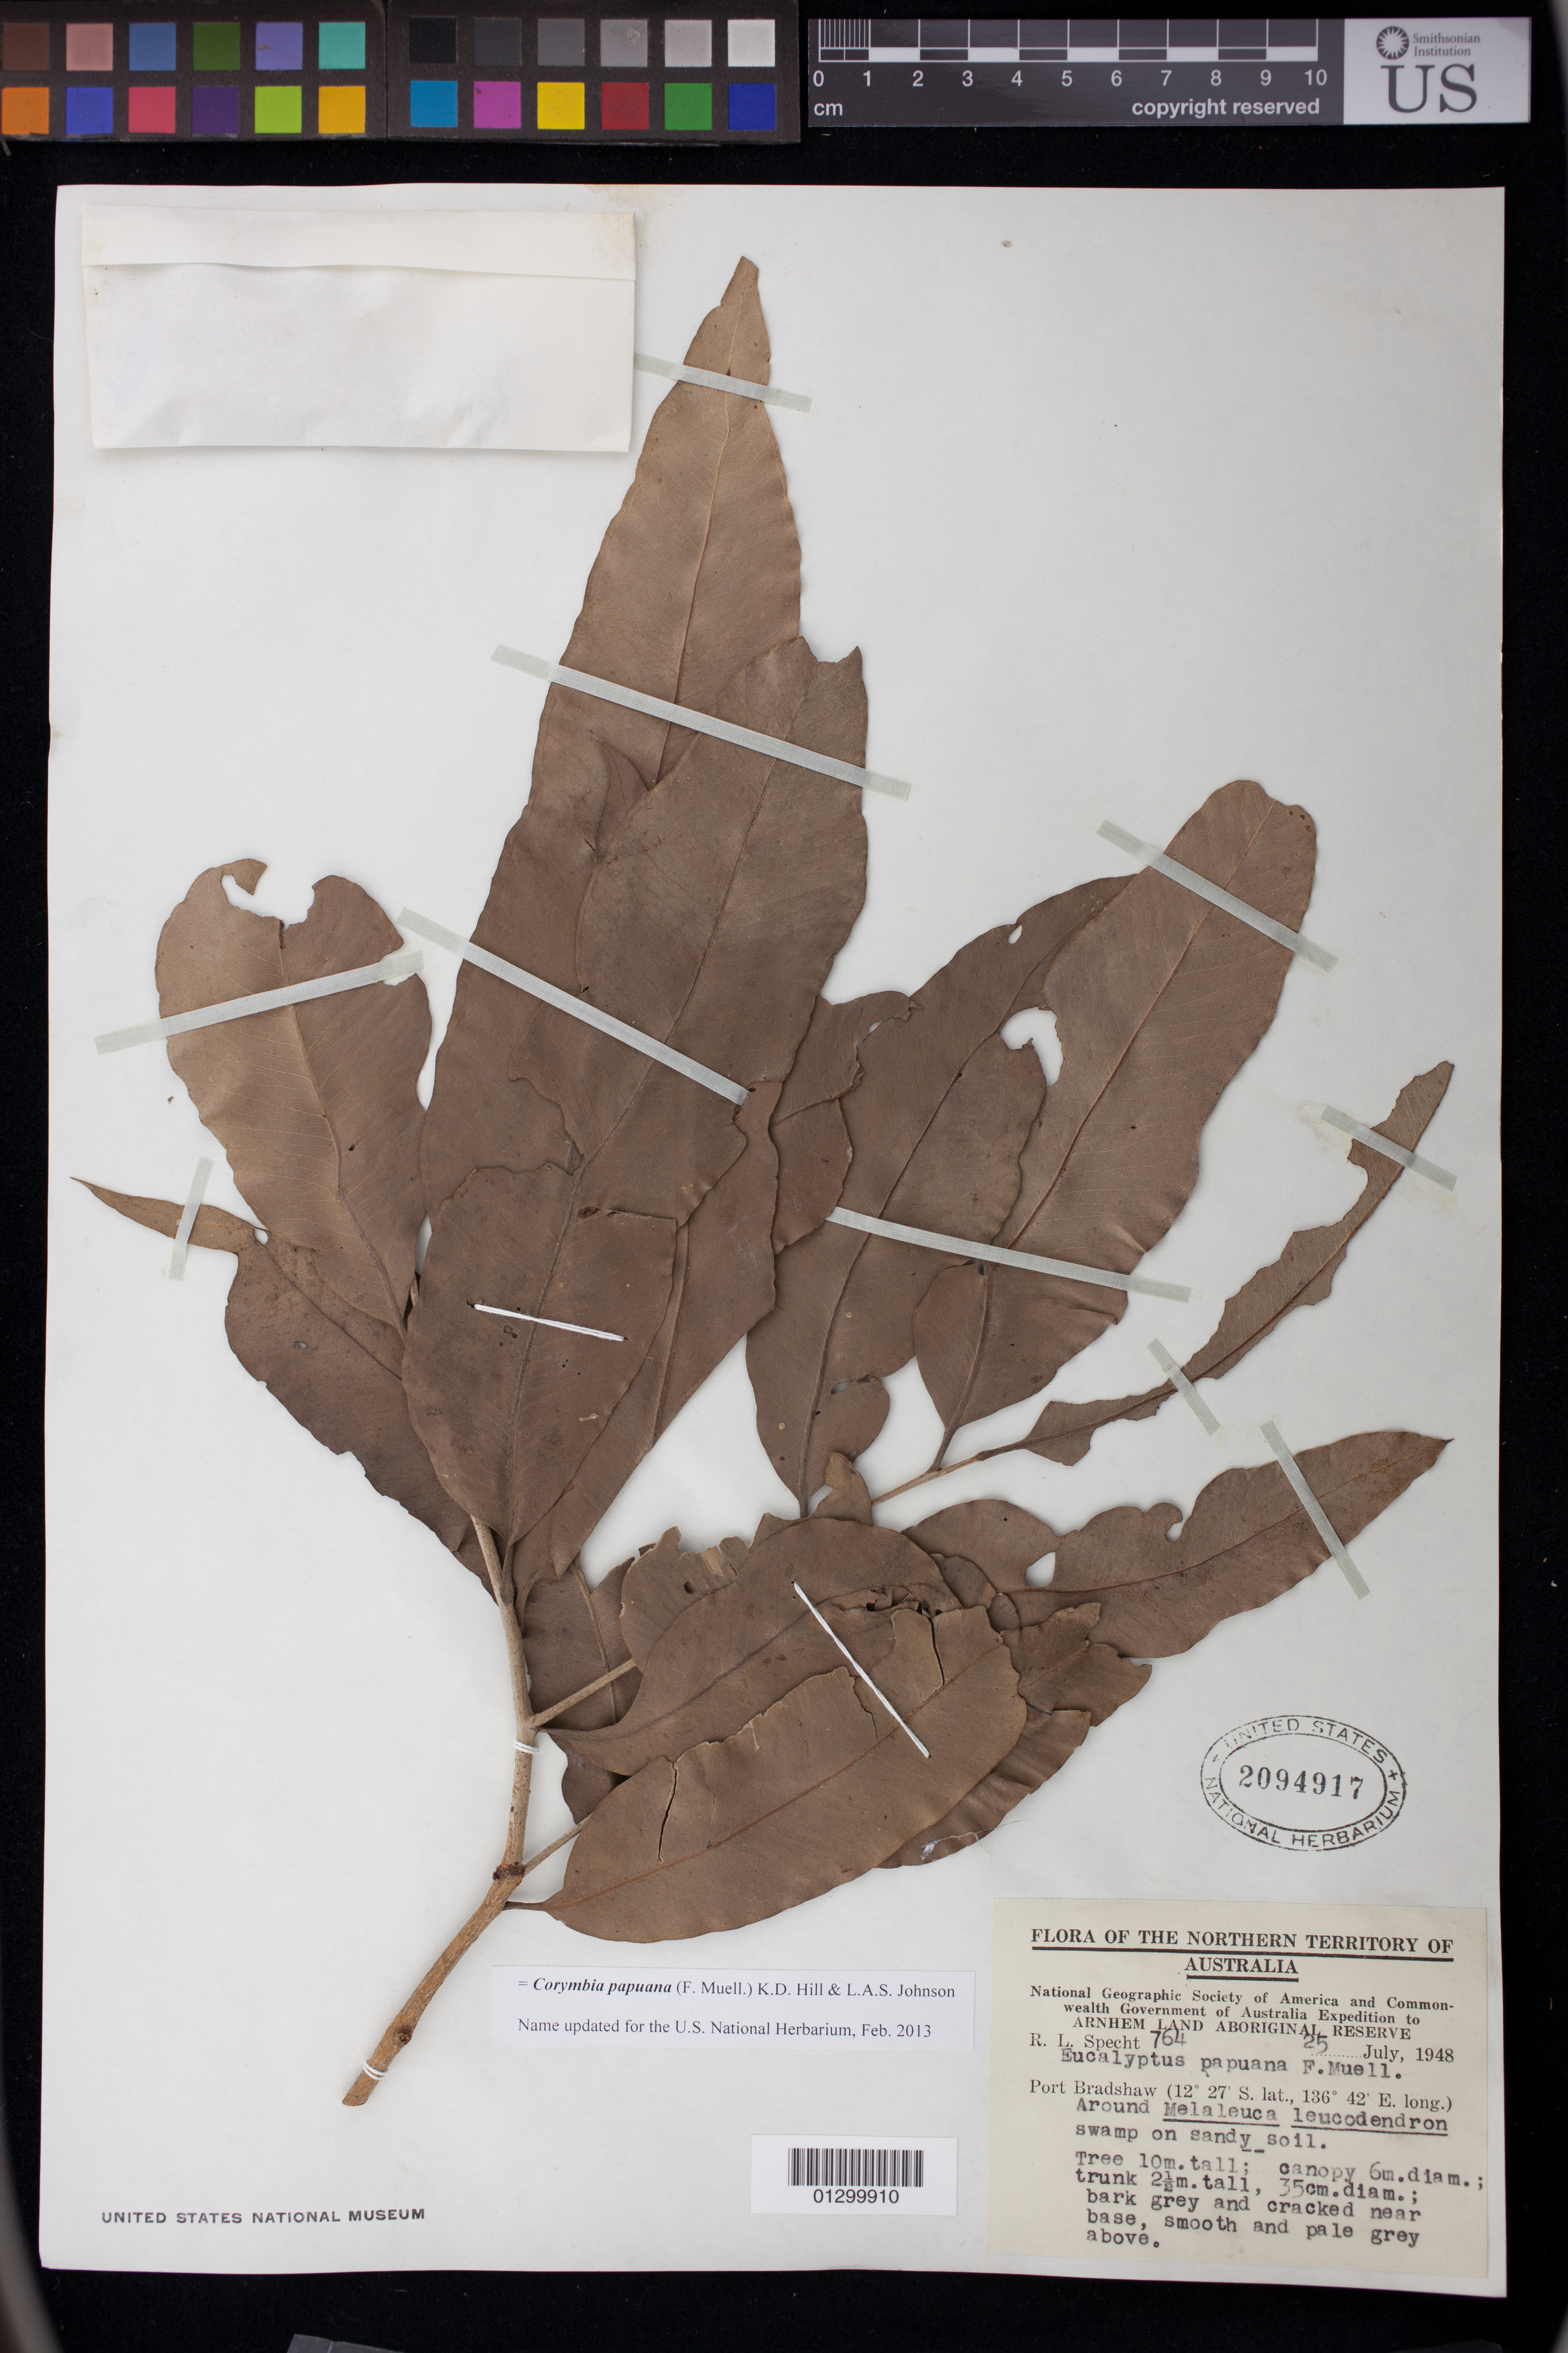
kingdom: Plantae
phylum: Tracheophyta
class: Magnoliopsida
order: Myrtales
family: Myrtaceae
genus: Corymbia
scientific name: Corymbia papuana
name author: (F. Muell.) K.D. Hill & L.A.S. Johnson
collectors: R. L. Specht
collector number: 764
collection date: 1948-07-25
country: Australia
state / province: Northern Territory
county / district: East Arnhem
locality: Port Bradshaw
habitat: Around Melaleuca leucodendron sawmp on sandy soil.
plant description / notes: Tree 10 m. tall; canopy 6 m. diam.; trunk 2.5 m. tall, 35 cm. diam.; bark grey and cracked near base, smooth and pale grey above.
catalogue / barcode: US 2094917